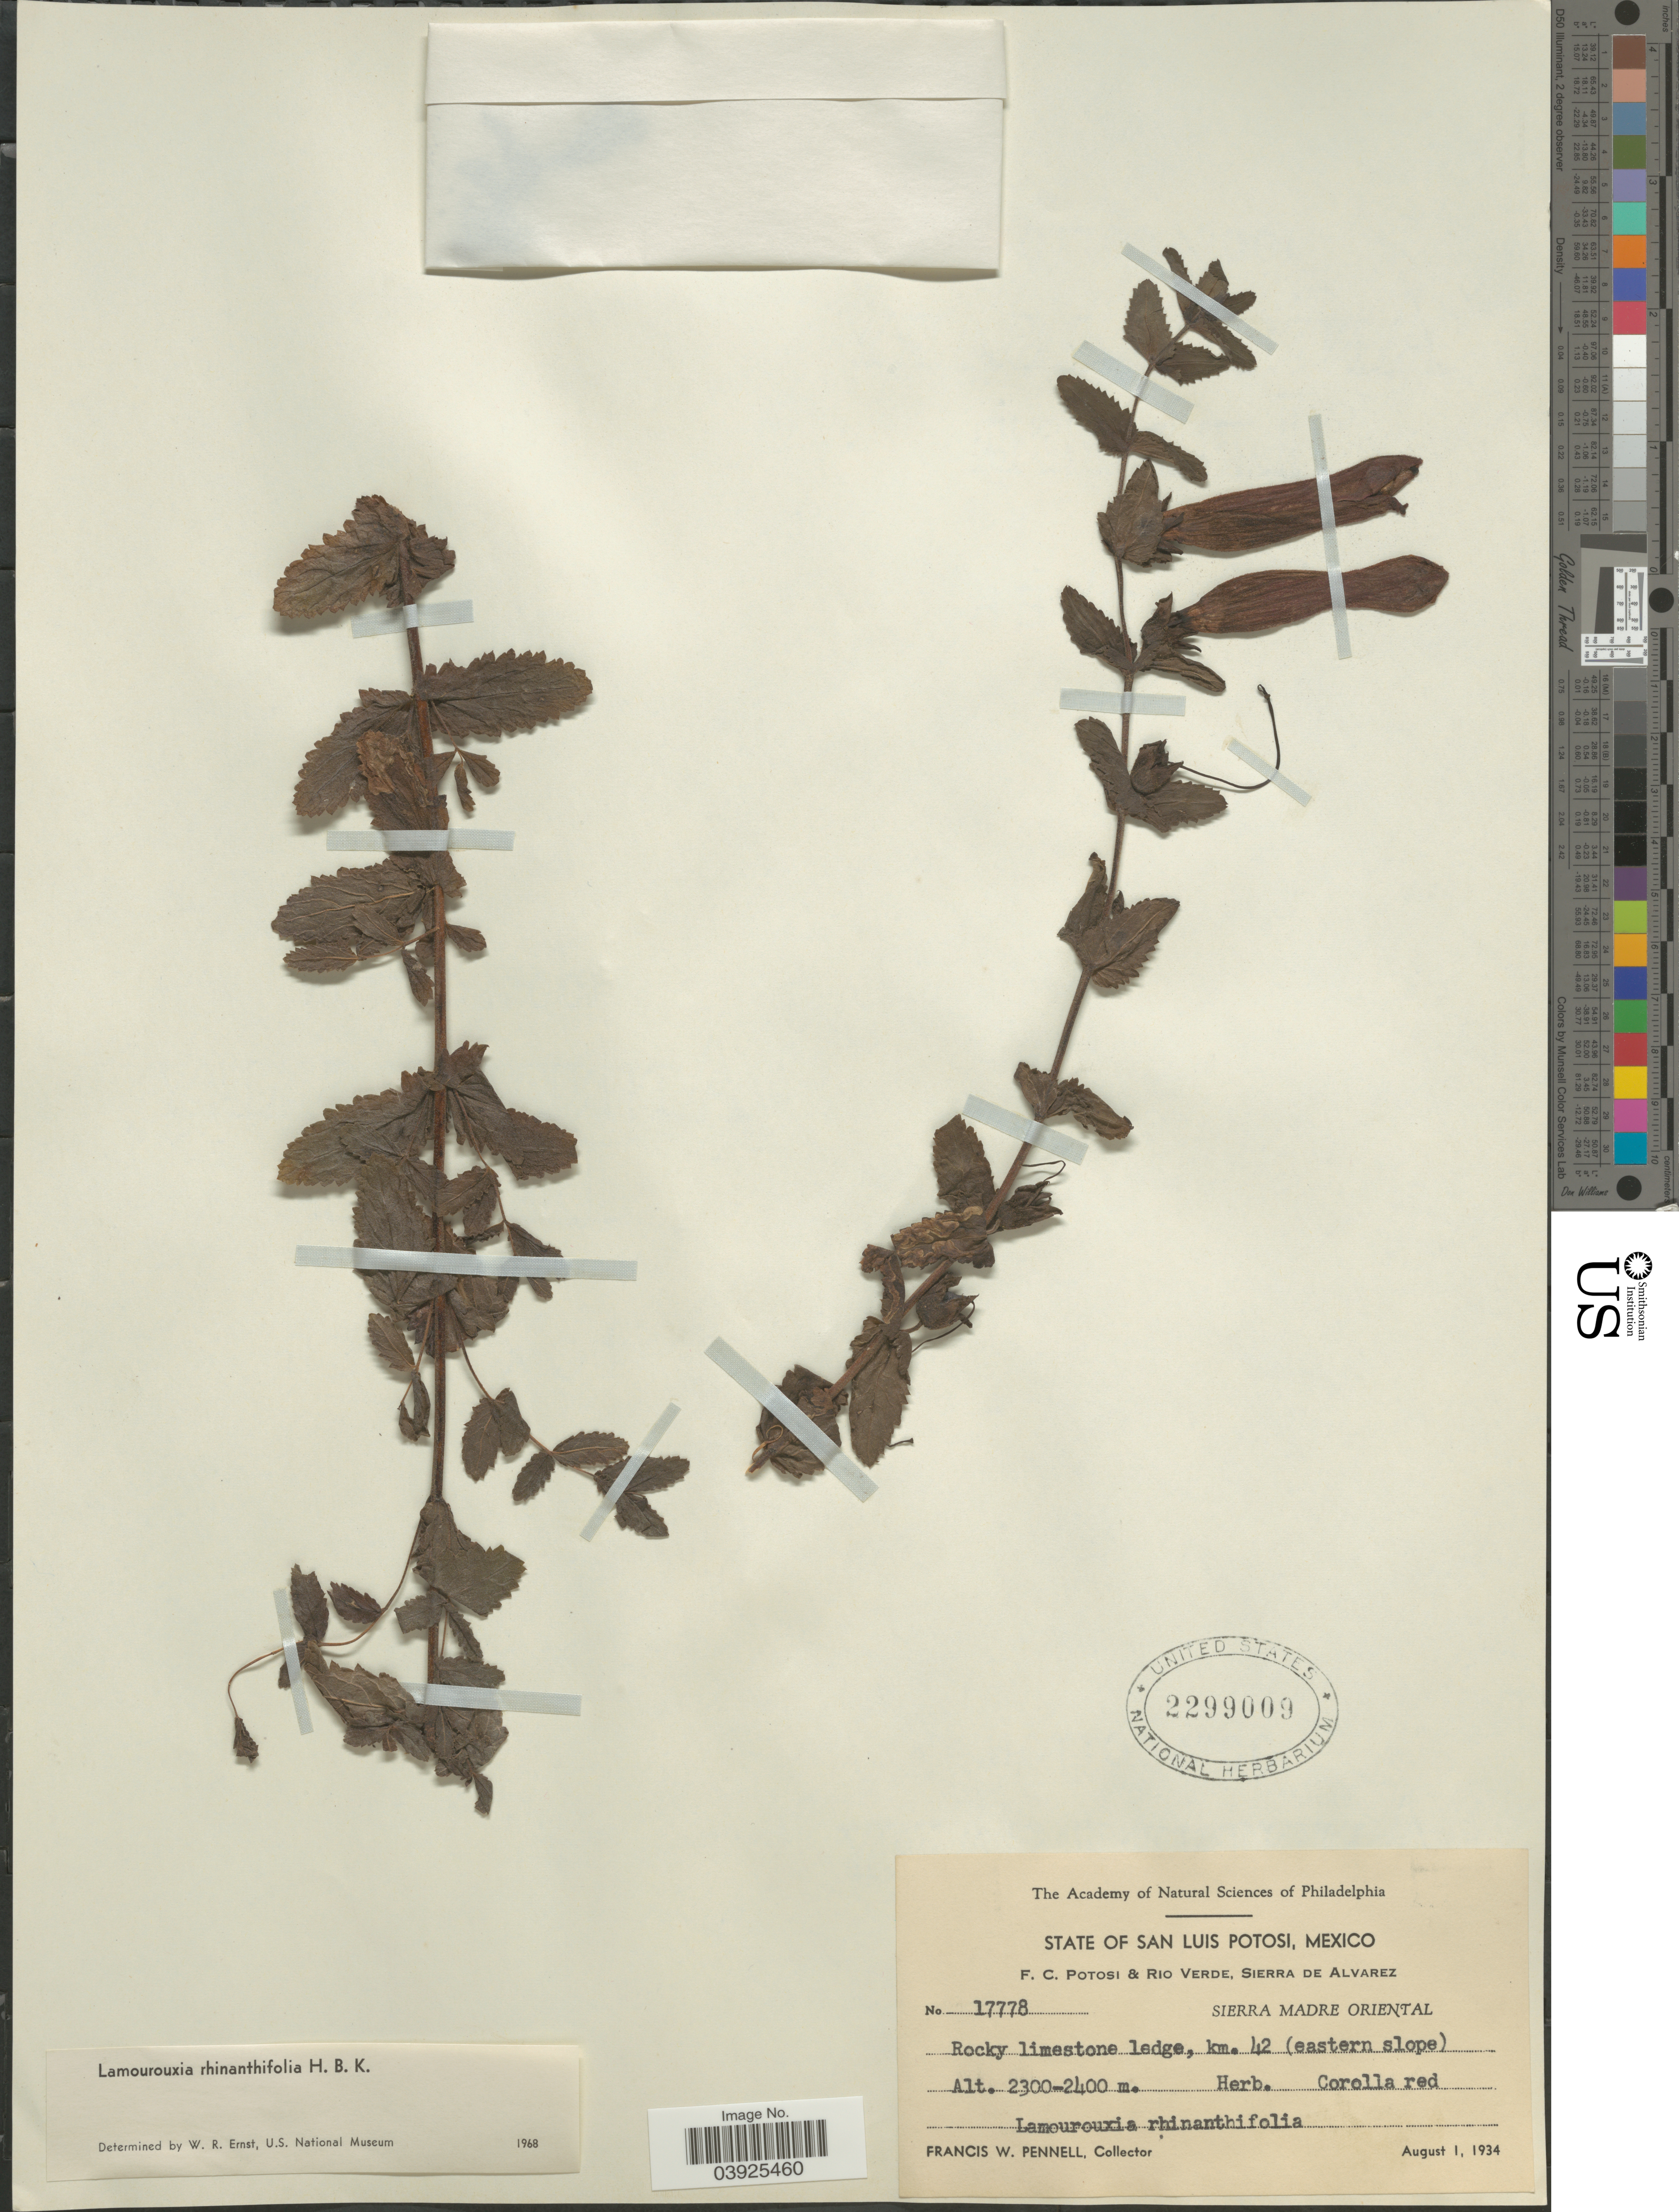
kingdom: Plantae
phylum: Tracheophyta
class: Magnoliopsida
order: Lamiales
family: Orobanchaceae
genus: Lamourouxia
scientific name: Lamourouxia rhinanthifolia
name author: Kunth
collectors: F. W. Pennell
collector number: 17778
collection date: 1934-08-01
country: Mexico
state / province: San Luis Potosí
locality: F. C. Potosi & Rio Verde, Sierra de Alvarez. Sierra Madre Oriental. Rocky limestone ledge, km. 42 (eastern slope).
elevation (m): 2300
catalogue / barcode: US 2299009